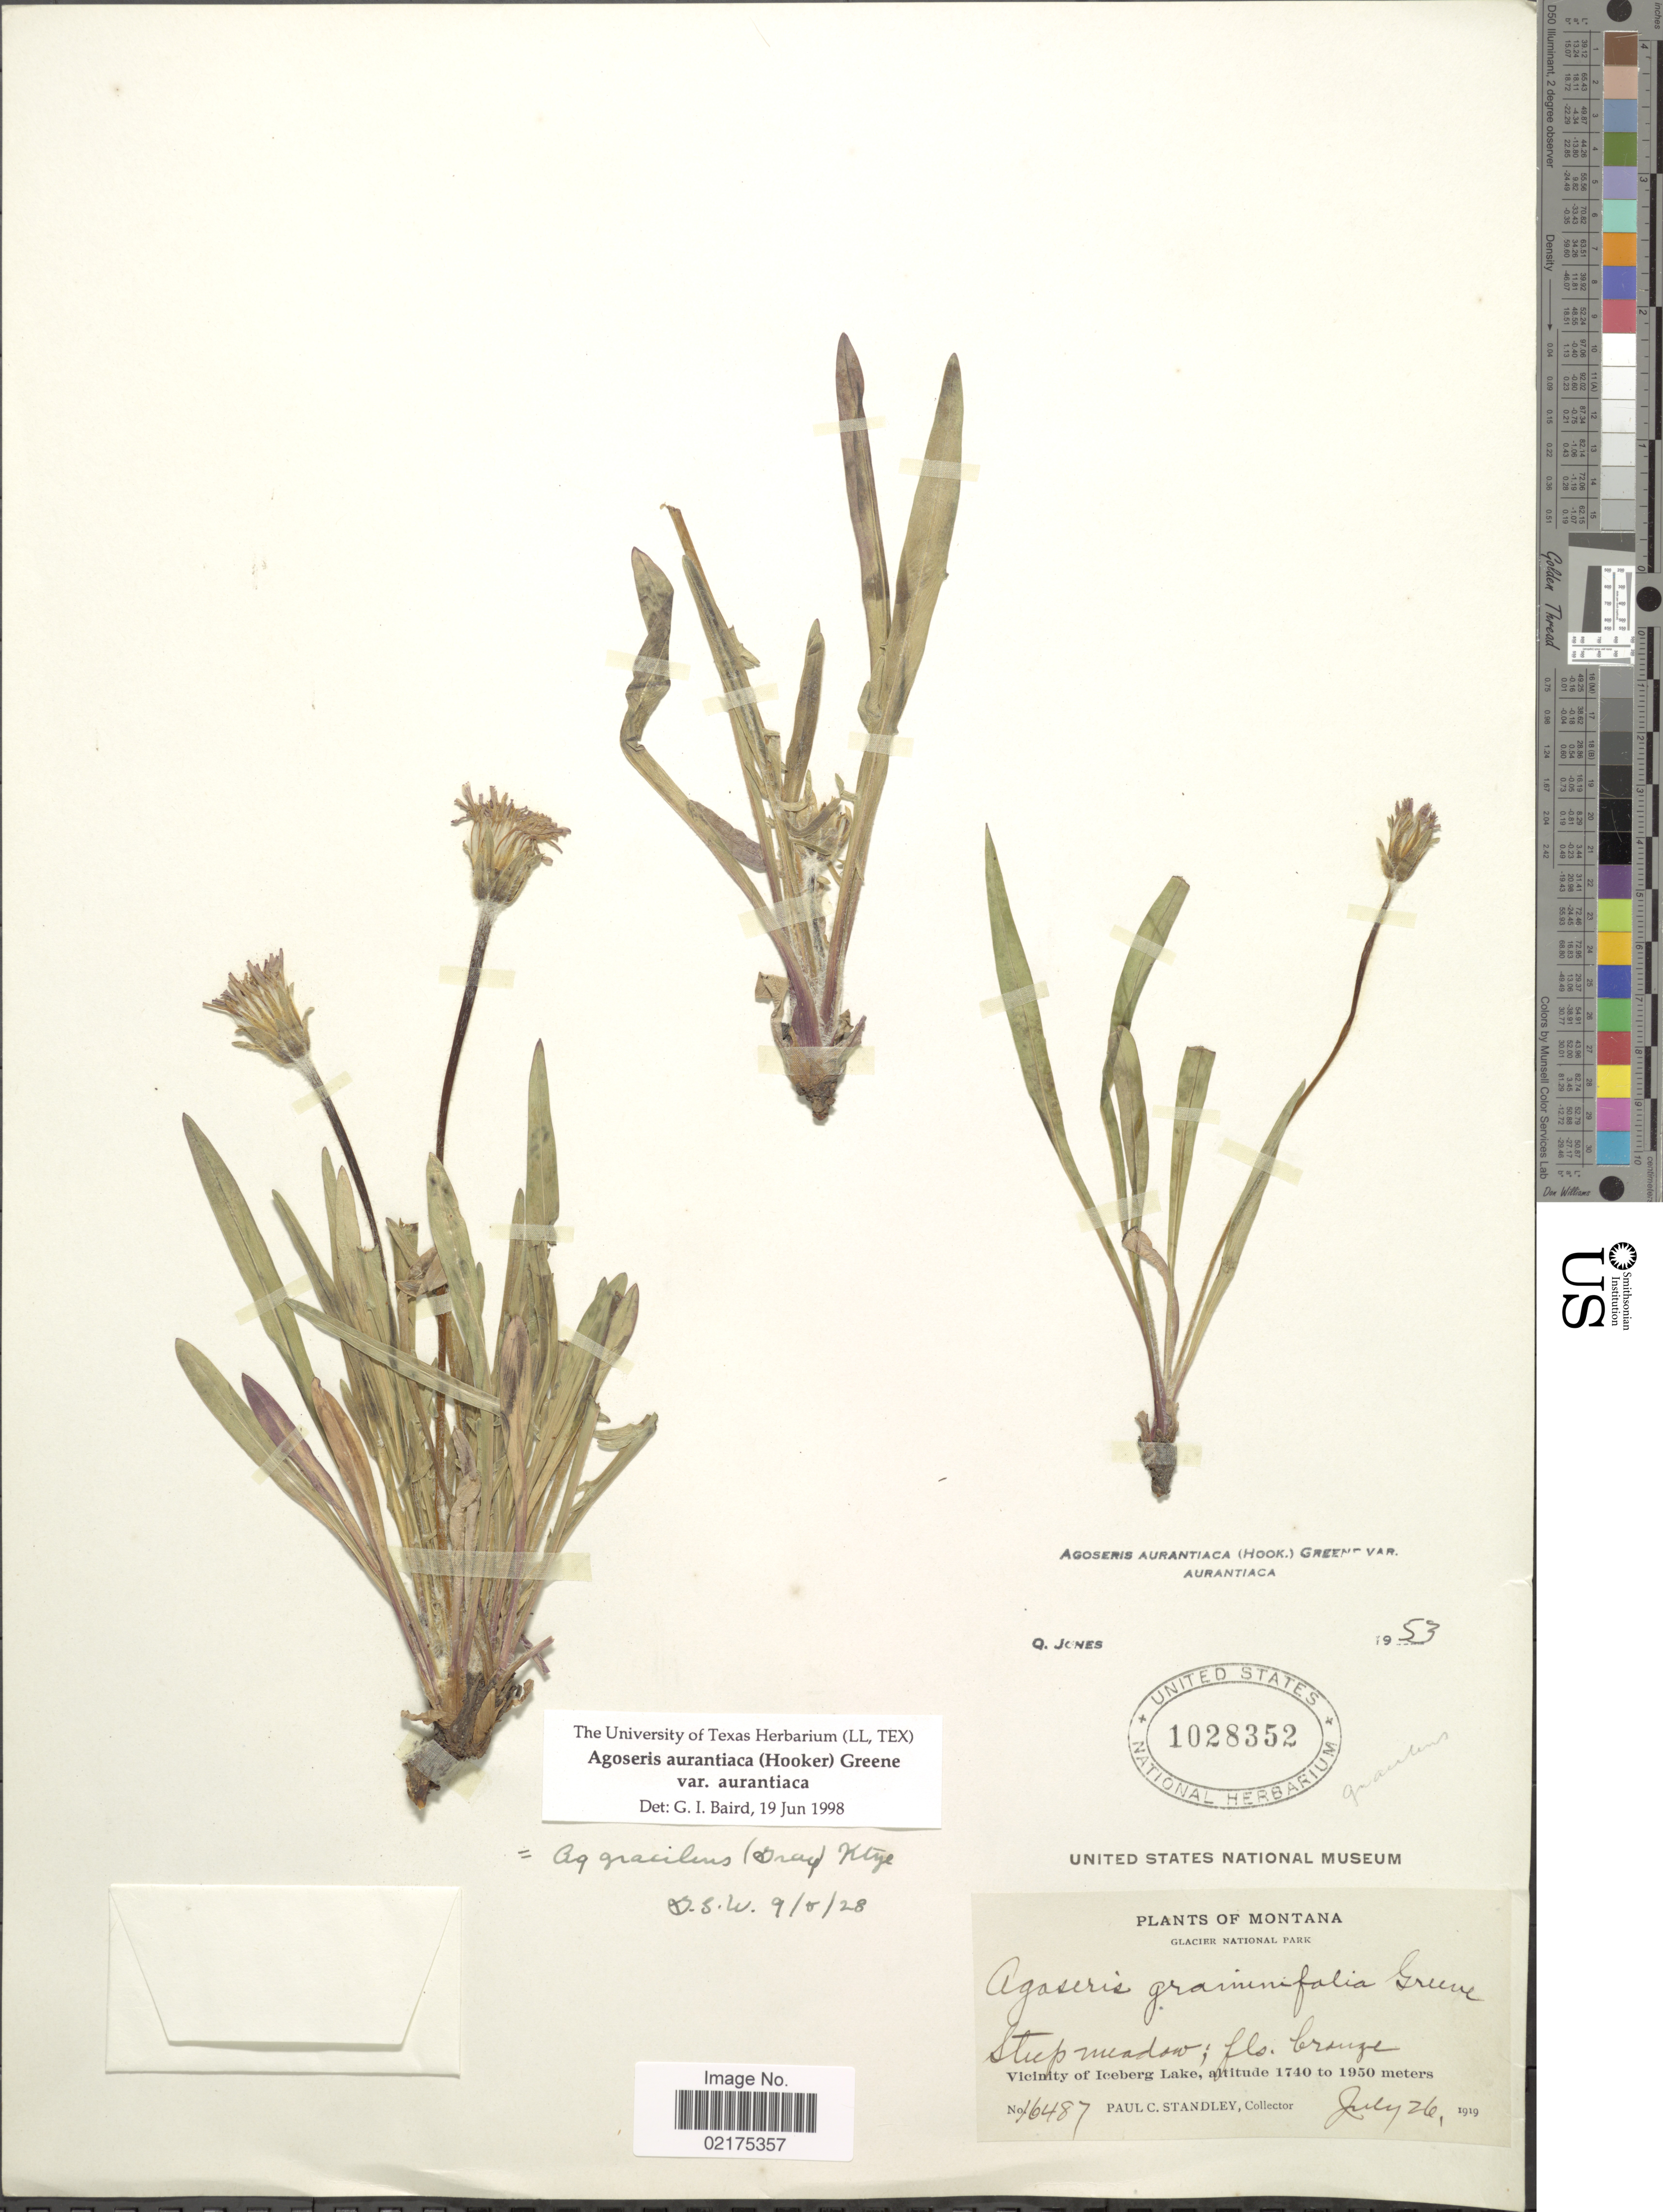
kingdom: Plantae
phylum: Tracheophyta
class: Magnoliopsida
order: Asterales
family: Asteraceae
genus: Agoseris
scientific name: Agoseris aurantiaca var. aurantiaca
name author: (Hook.) Greene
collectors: P. C. Standley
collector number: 16487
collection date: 1919-07-26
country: United States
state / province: Montana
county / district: Glacier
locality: Glacier National Park, Vicinity of Iceberg Lake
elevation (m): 1740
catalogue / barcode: US 1028352